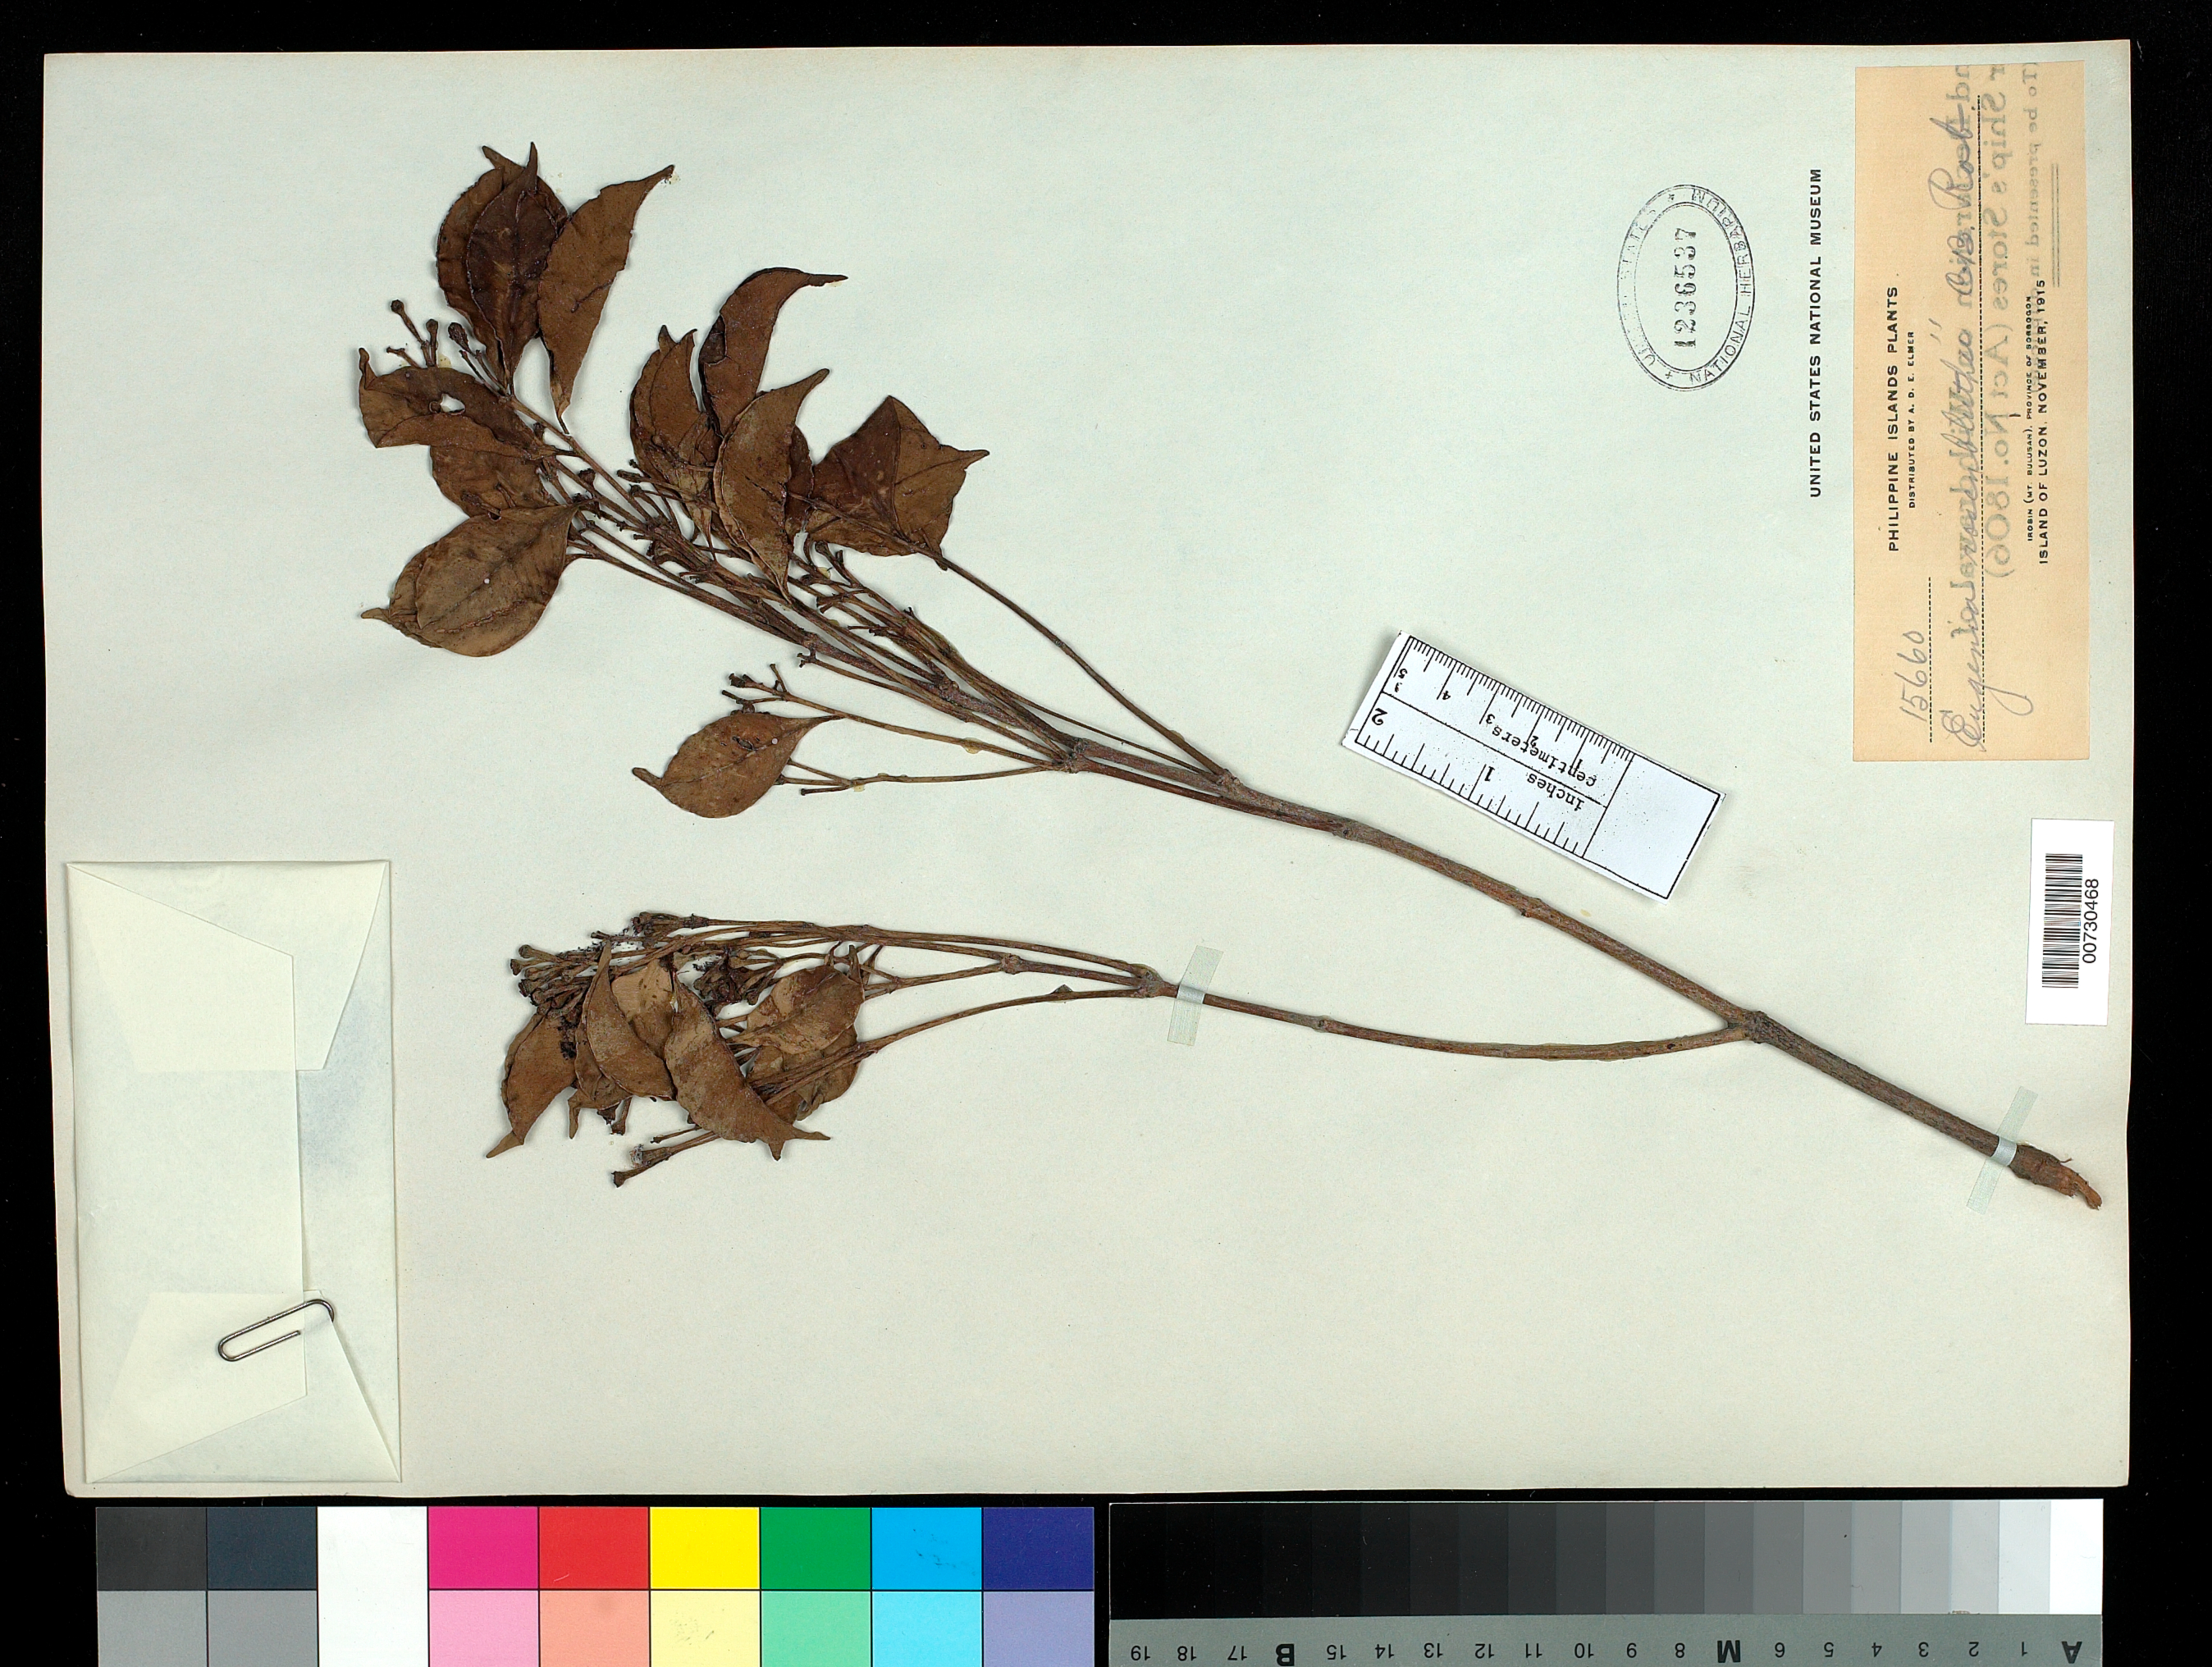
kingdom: Plantae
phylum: Tracheophyta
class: Magnoliopsida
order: Myrtales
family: Myrtaceae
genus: Syzygium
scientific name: Syzygium rosenbluthii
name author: (C.B. Rob.) Merr.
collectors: A. D. E. Elmer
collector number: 15660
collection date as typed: Nov 1915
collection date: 1915-11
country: Philippines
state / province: Bicol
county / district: Sorsogon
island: Luzon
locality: Irosin (Mt. Bulusan), Province of Sorsogon, Island of Luzon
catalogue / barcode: US 1236537